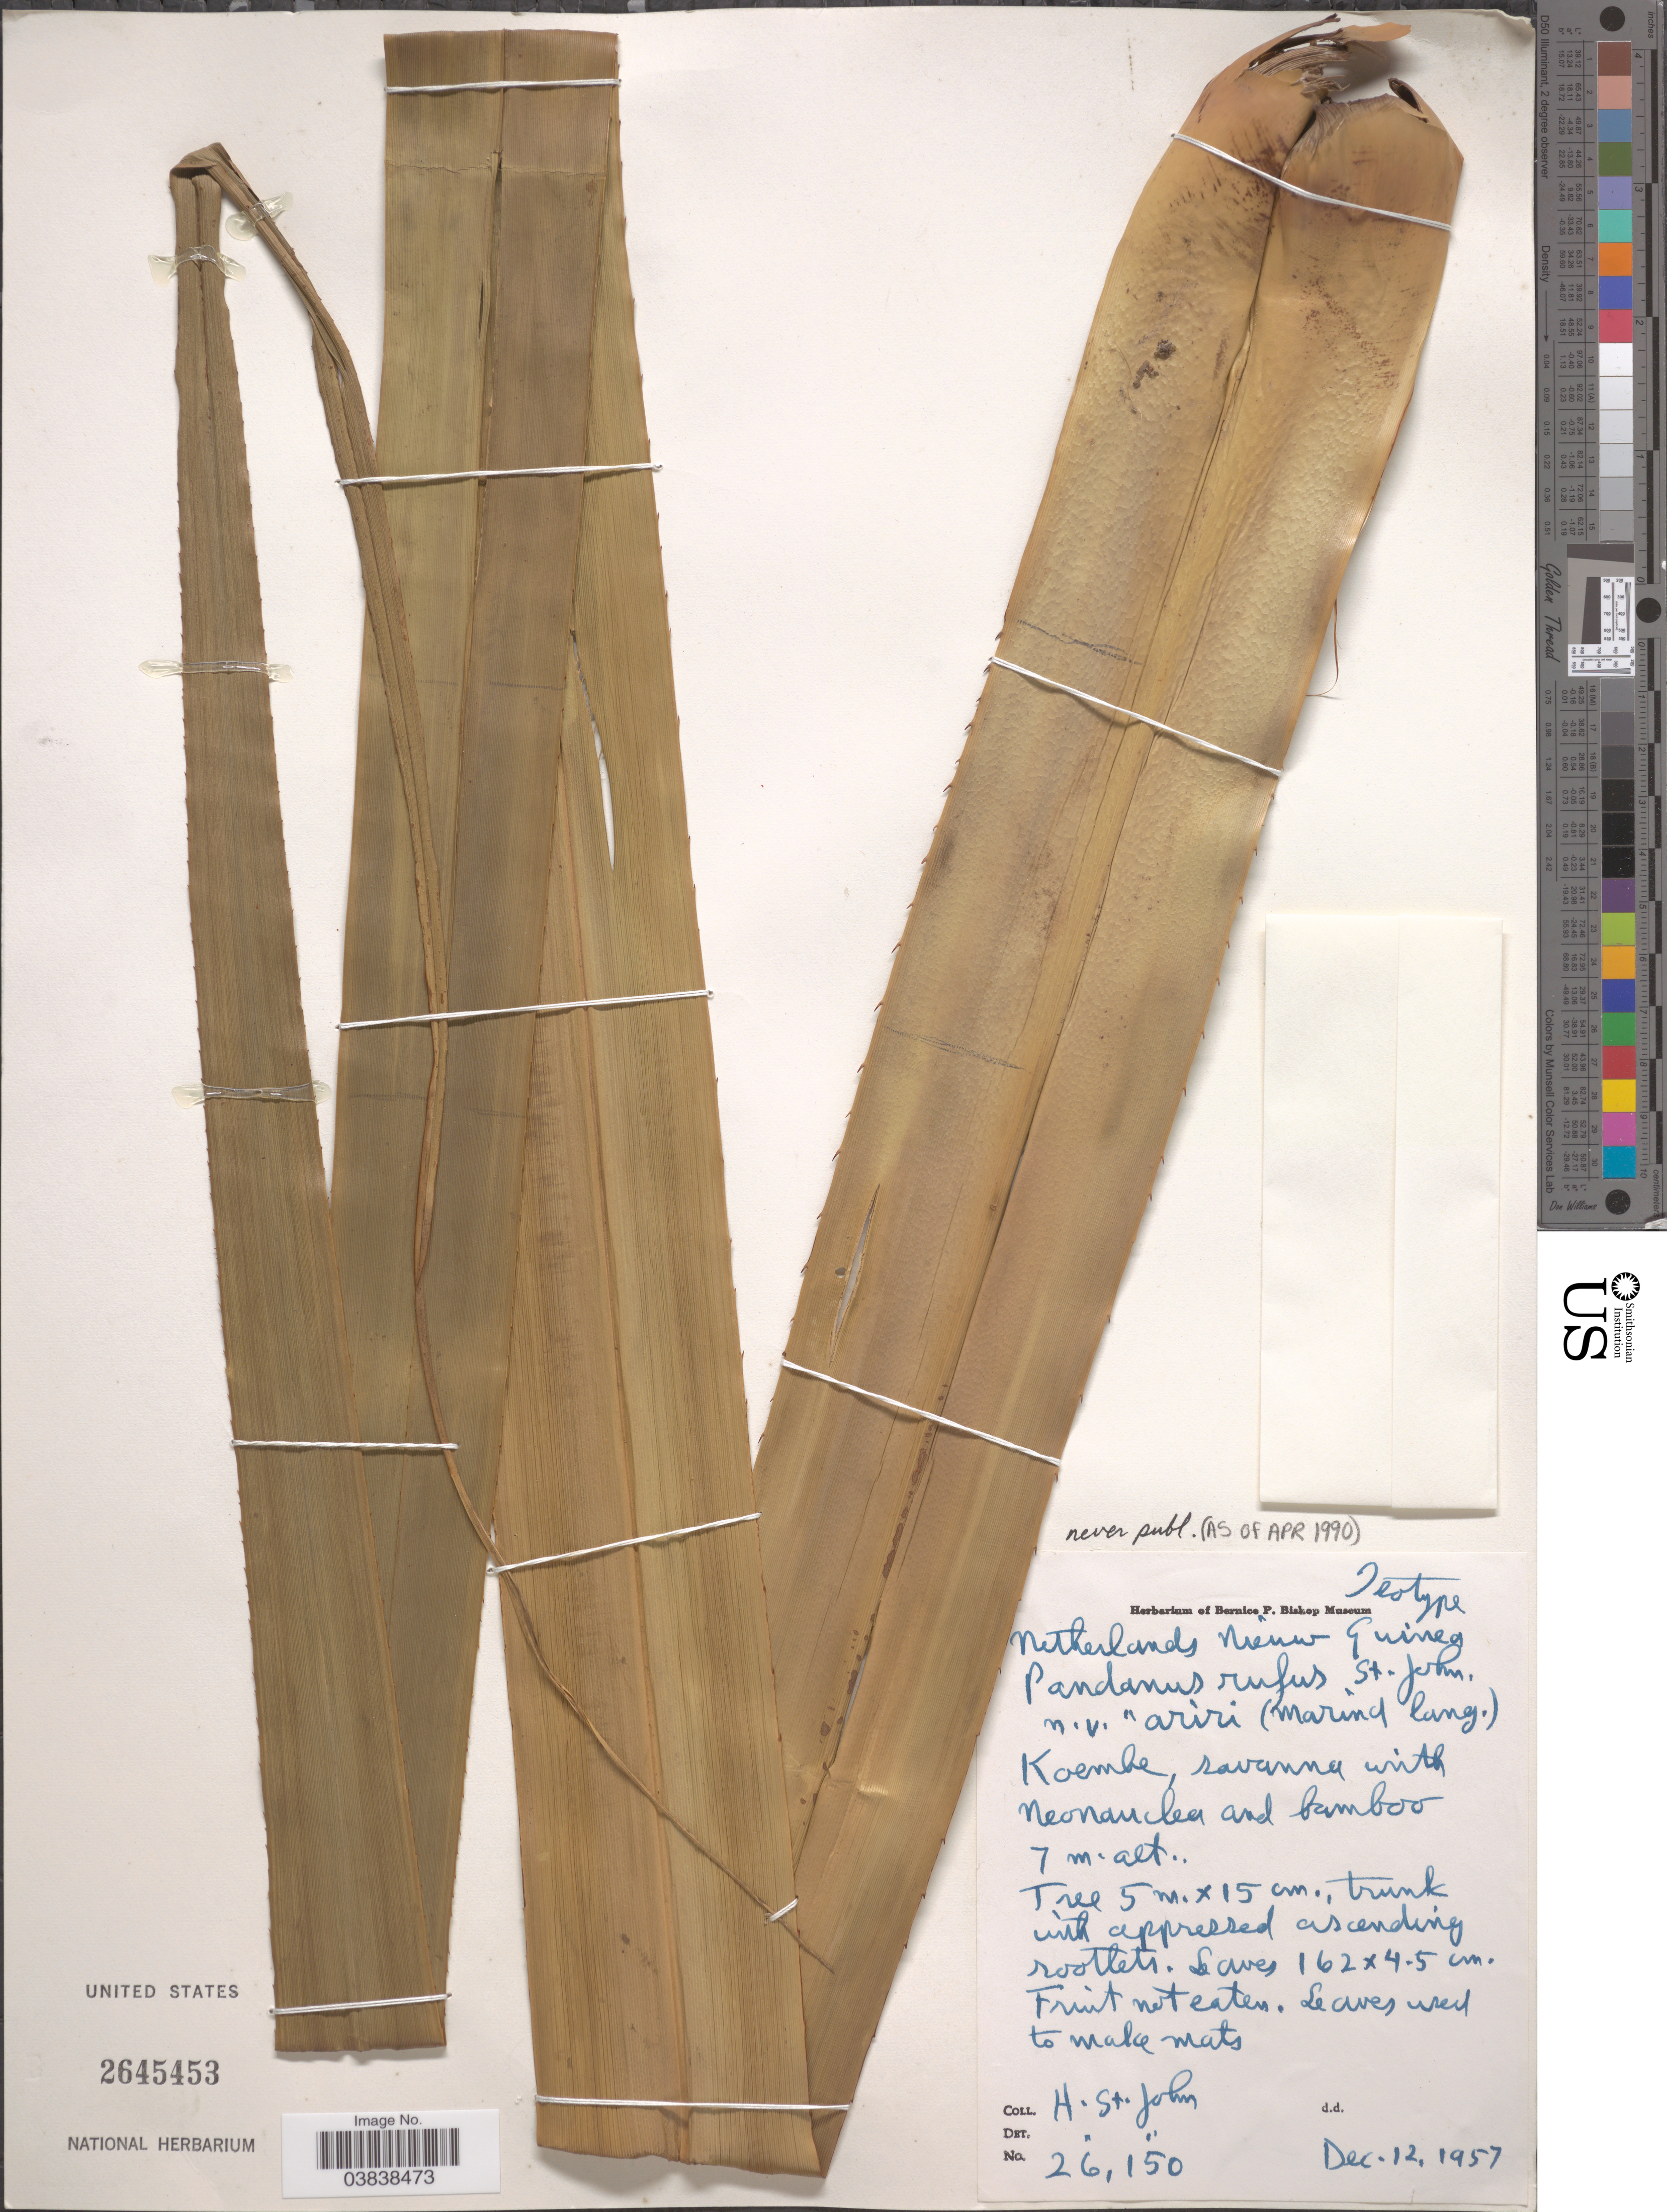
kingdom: Plantae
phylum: Tracheophyta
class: Liliopsida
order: Pandanales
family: Pandanaceae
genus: Pandanus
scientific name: Pandanus sp.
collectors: H. St. John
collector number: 26150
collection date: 1957-12-12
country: Indonesia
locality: Netherlands Nieuw Guinea. Koembe.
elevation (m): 7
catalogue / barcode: US 2645453